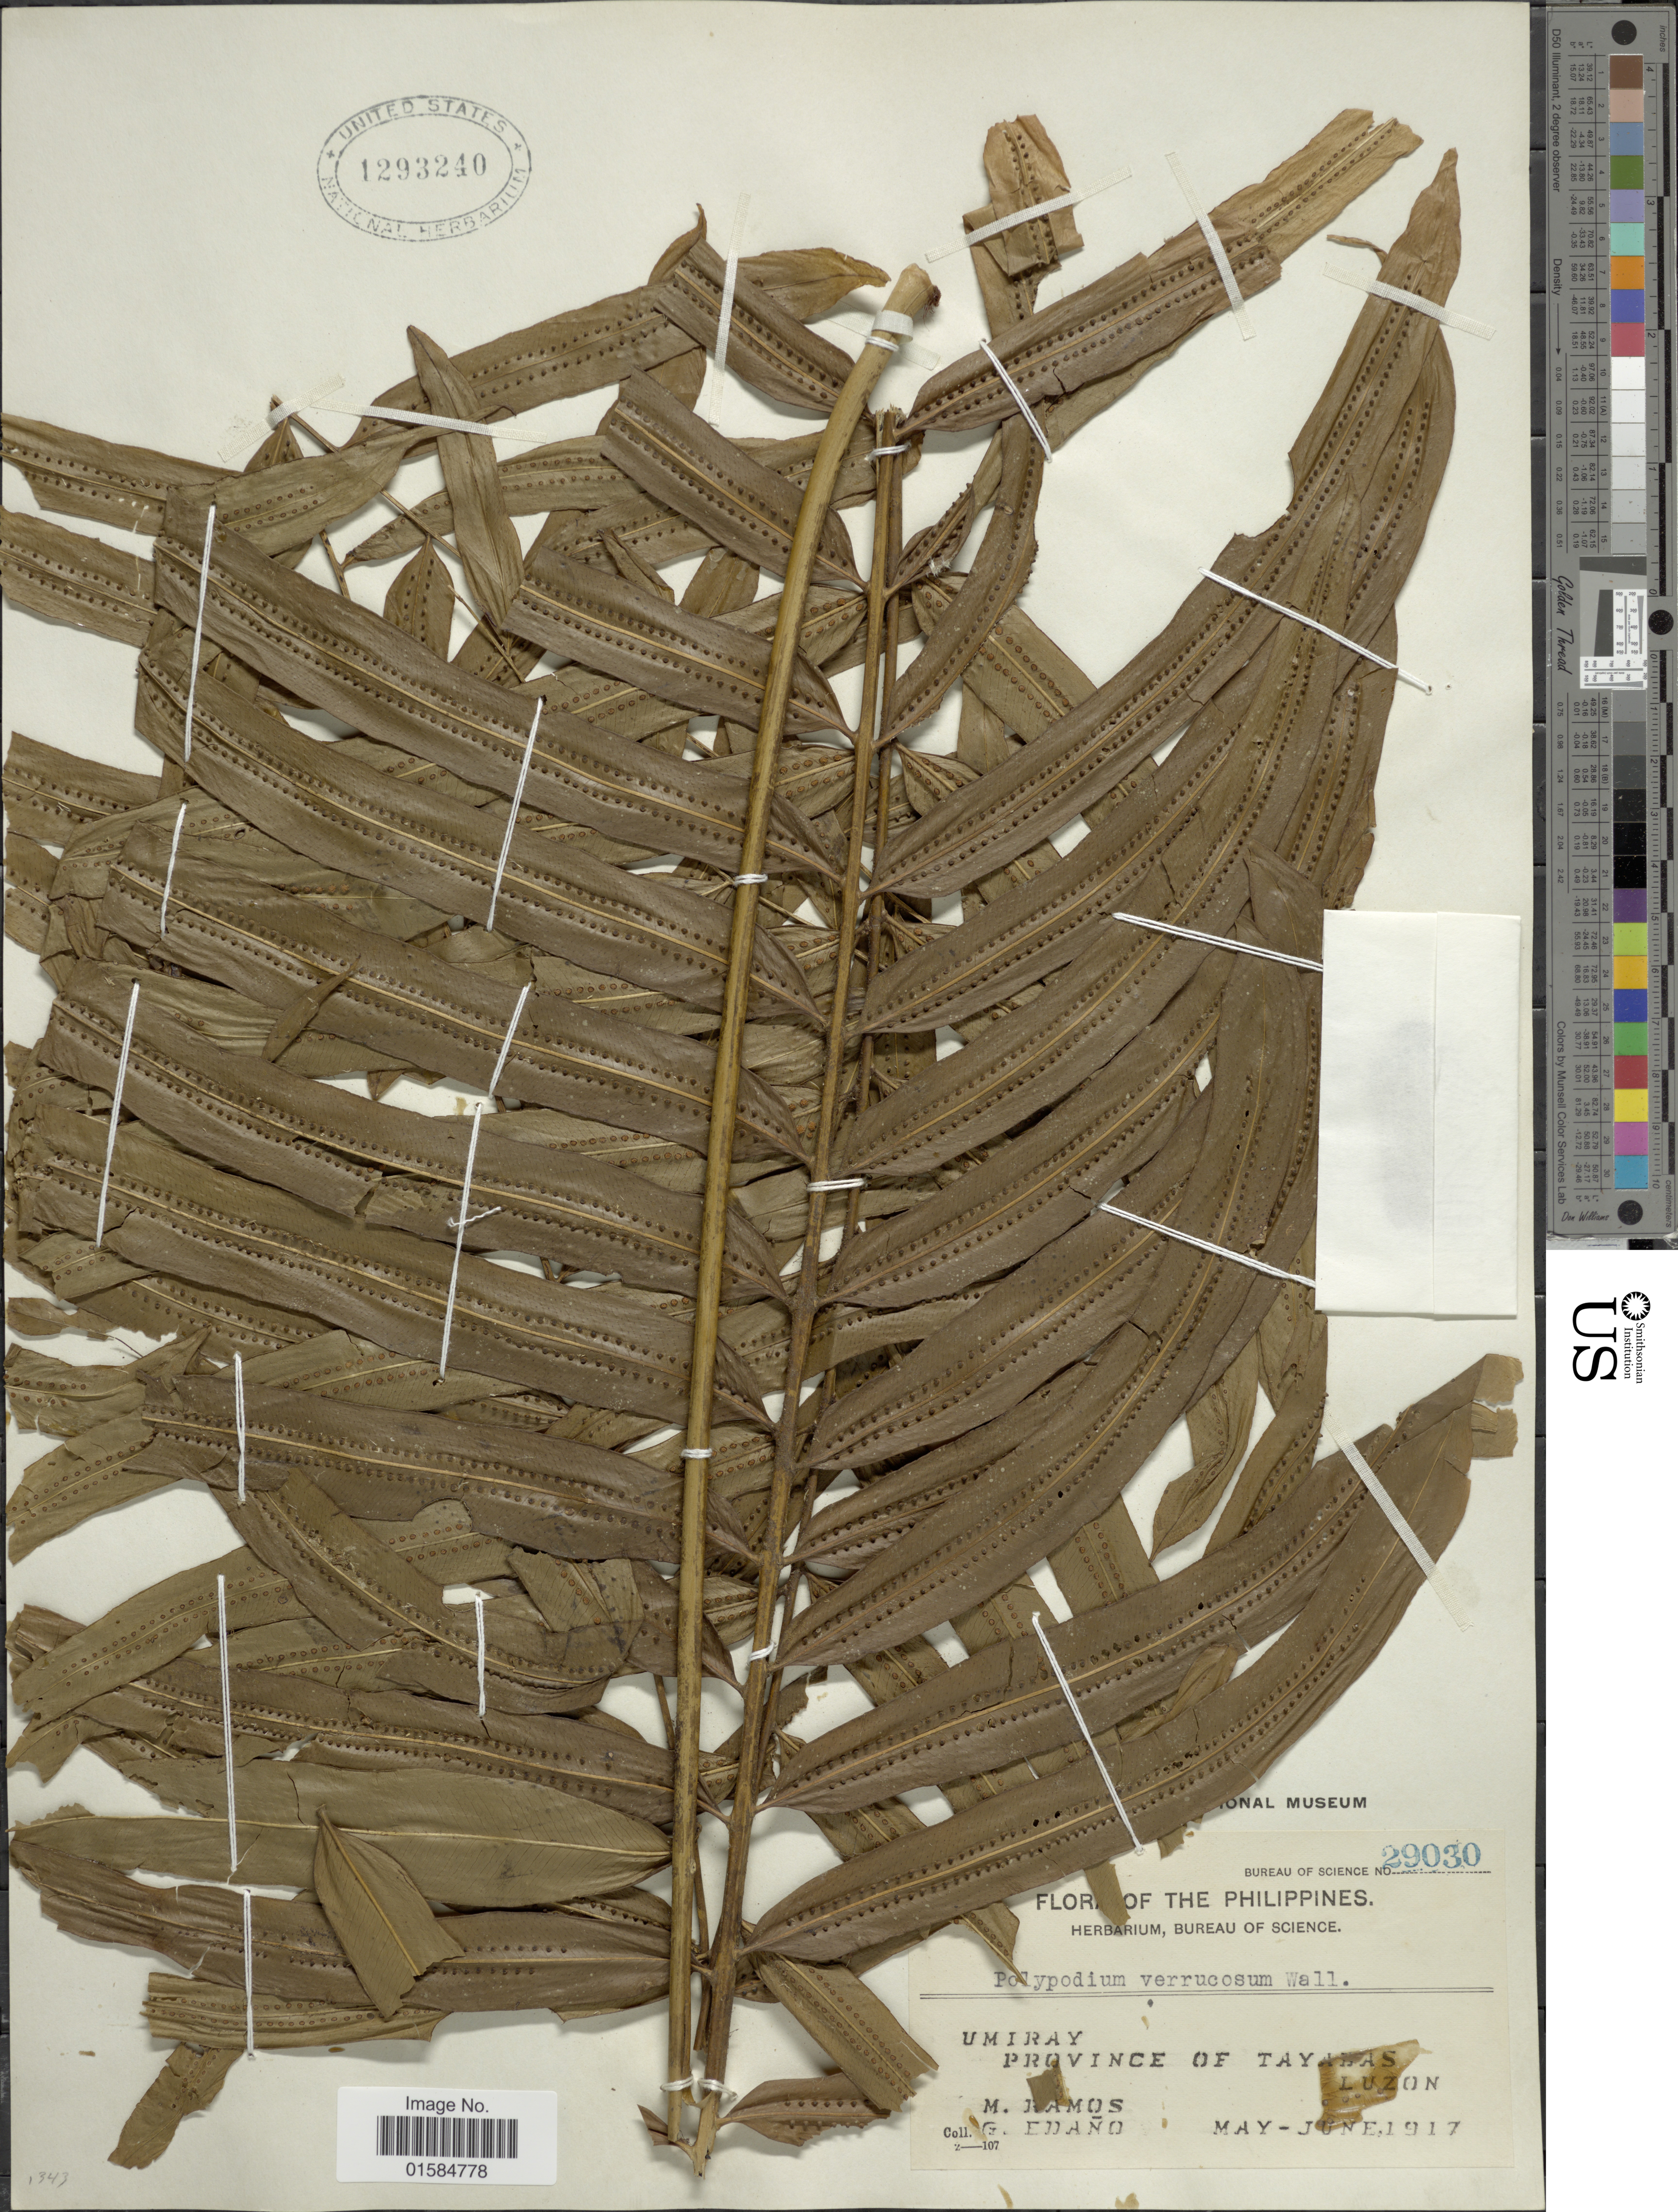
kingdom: Plantae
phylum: Tracheophyta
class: Polypodiopsida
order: Polypodiales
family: Polypodiaceae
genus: Goniophlebium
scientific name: Goniophlebium percussum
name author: (Cauv.) W.H. Wagner & Grether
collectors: M. Ramos & G. Edaño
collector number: Bureau of Science 29030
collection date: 1917-05/1917-06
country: Philippines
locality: Umiray, Province of Taya [illegible text]as, Luzon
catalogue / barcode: US 1293240